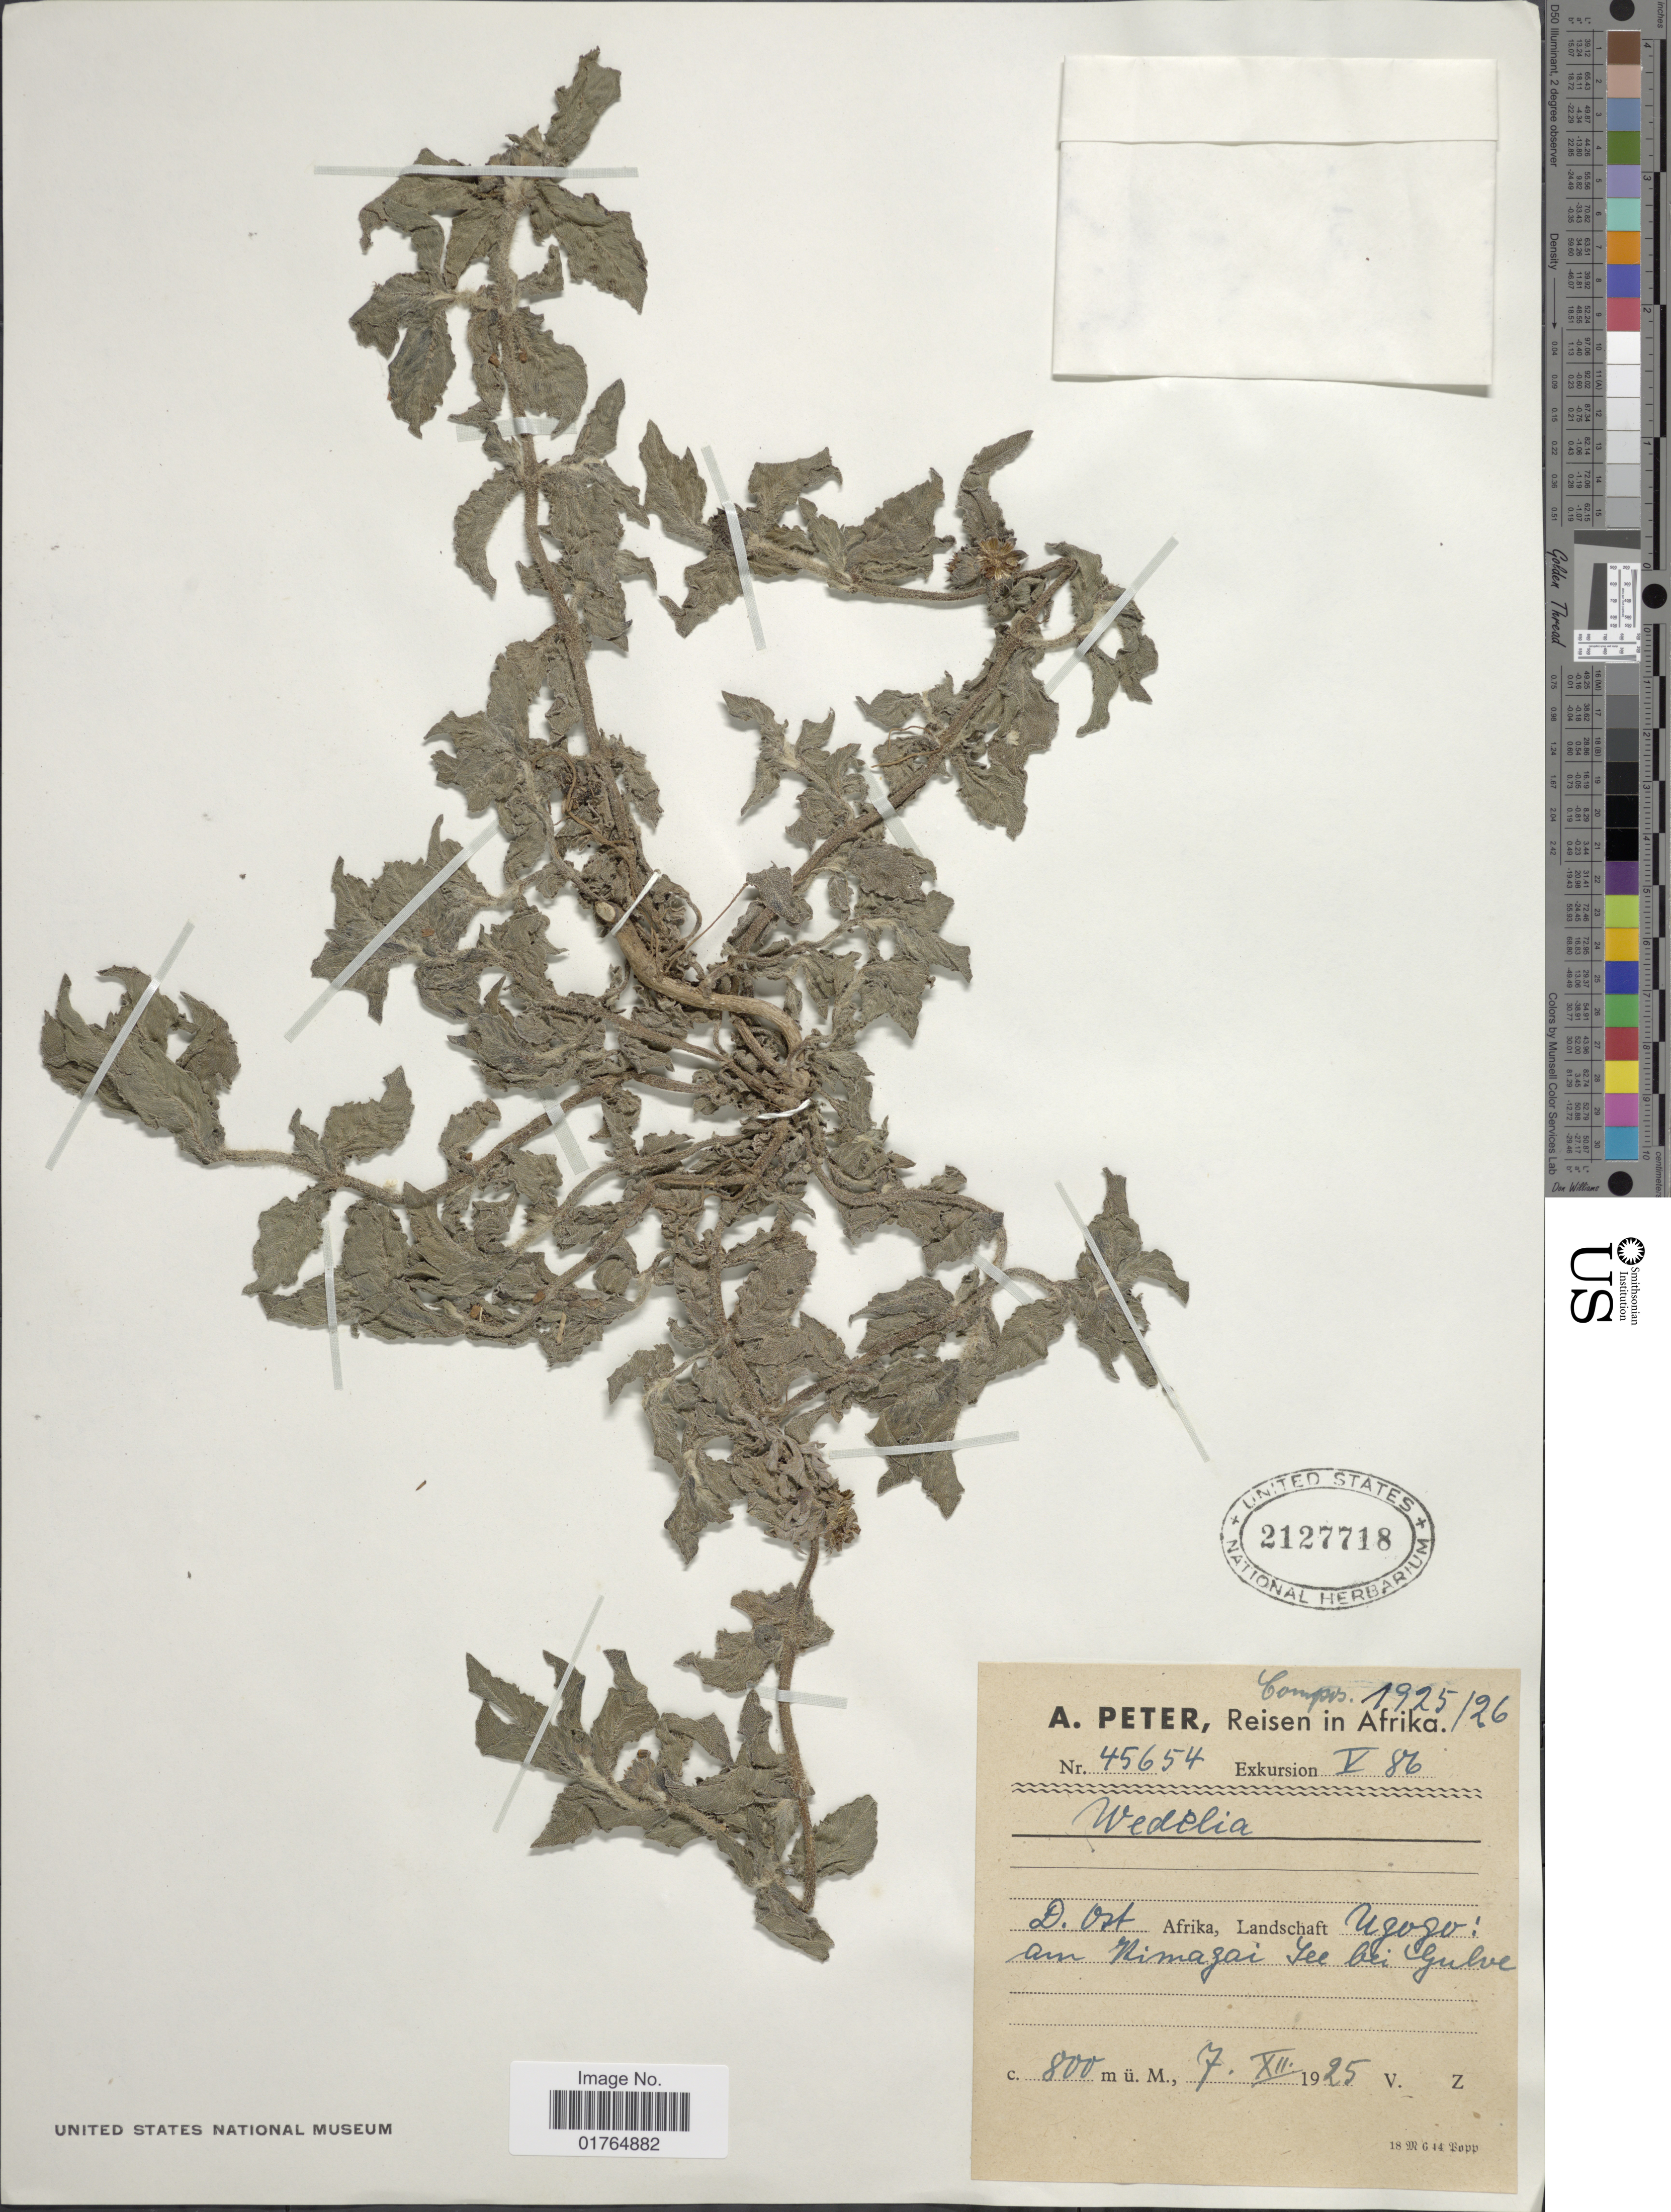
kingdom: Plantae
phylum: Tracheophyta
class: Magnoliopsida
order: Asterales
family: Asteraceae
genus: Wedelia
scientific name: Wedelia sp.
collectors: A. Peter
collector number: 45654*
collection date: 1925-12-07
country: Tanzania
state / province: Dodoma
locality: Ugogo am Kimagai bei Gulwe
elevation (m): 800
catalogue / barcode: US 2127718